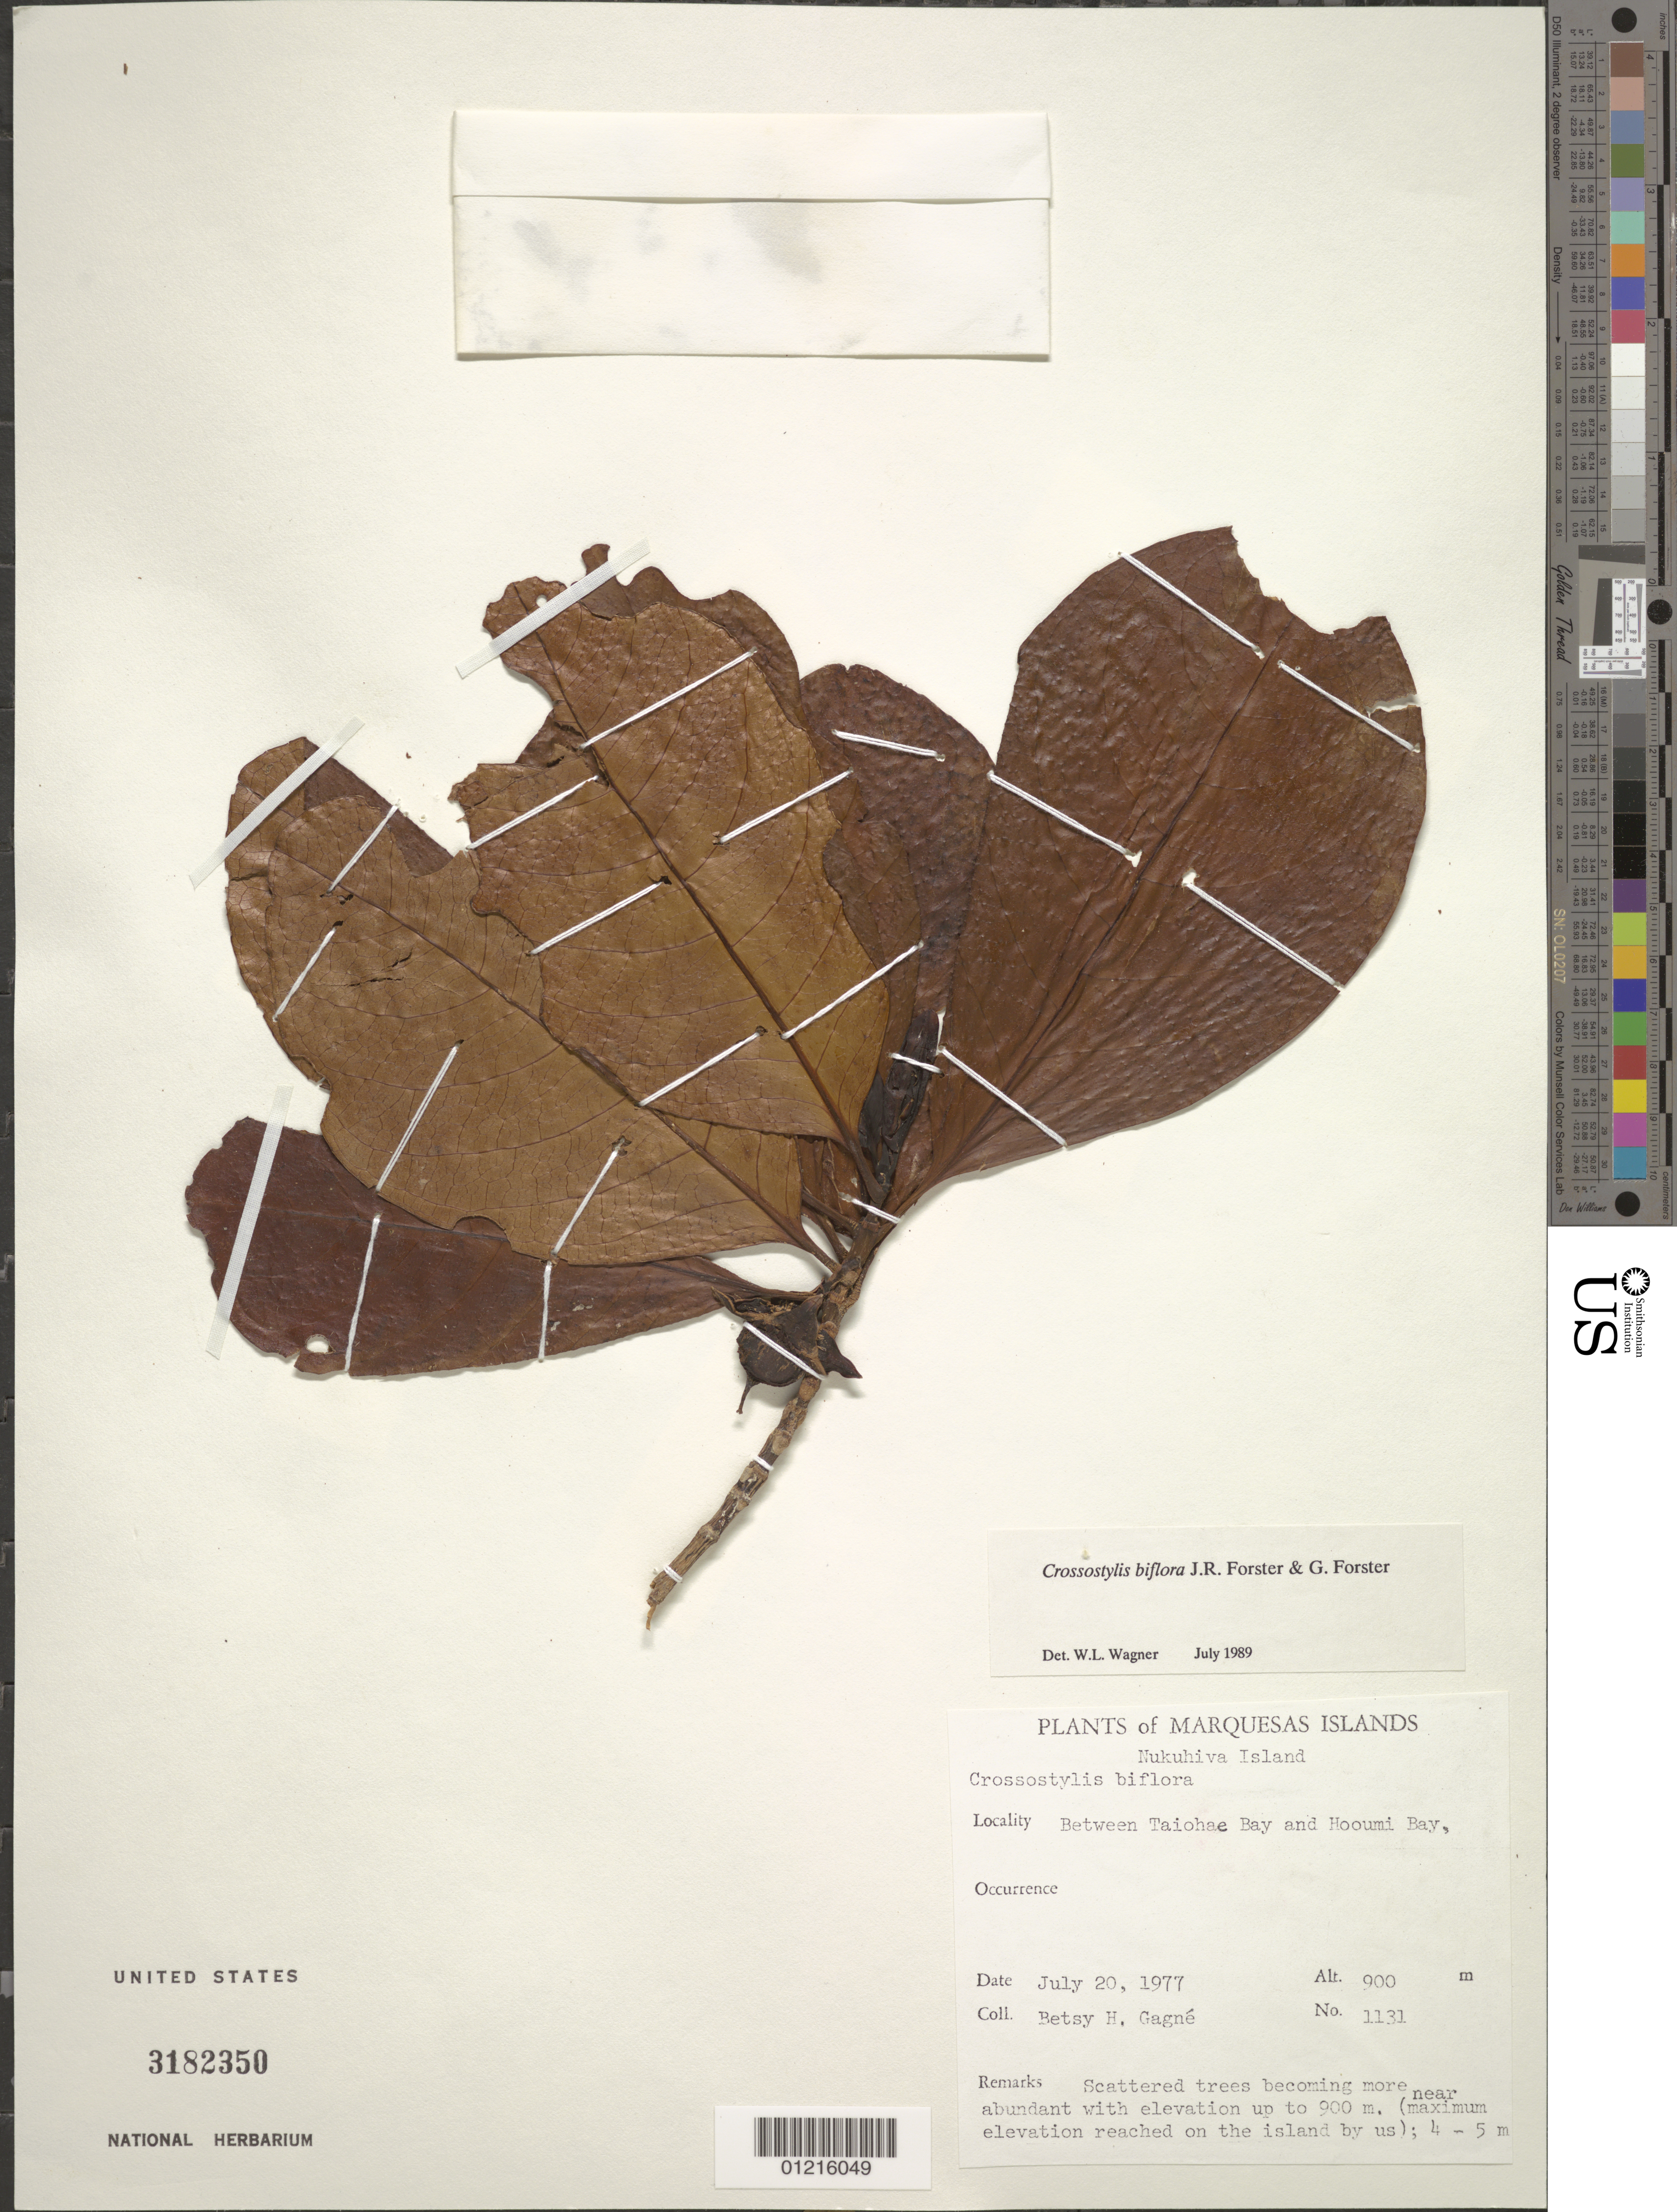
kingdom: Plantae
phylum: Tracheophyta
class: Magnoliopsida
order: Malpighiales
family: Rhizophoraceae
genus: Crossostylis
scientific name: Crossostylis biflora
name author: J.R. Forst. & G. Forst.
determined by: Wagner, W. L., (BOT), Smithsonian Institution - National Museum of Natural History (UNITED STATES)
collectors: B. H. Gagné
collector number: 1131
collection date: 1977-07-20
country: French Polynesia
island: Nuku Hiva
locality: between Taiohae Bay and Hooumi Bay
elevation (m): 900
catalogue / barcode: US 3182350